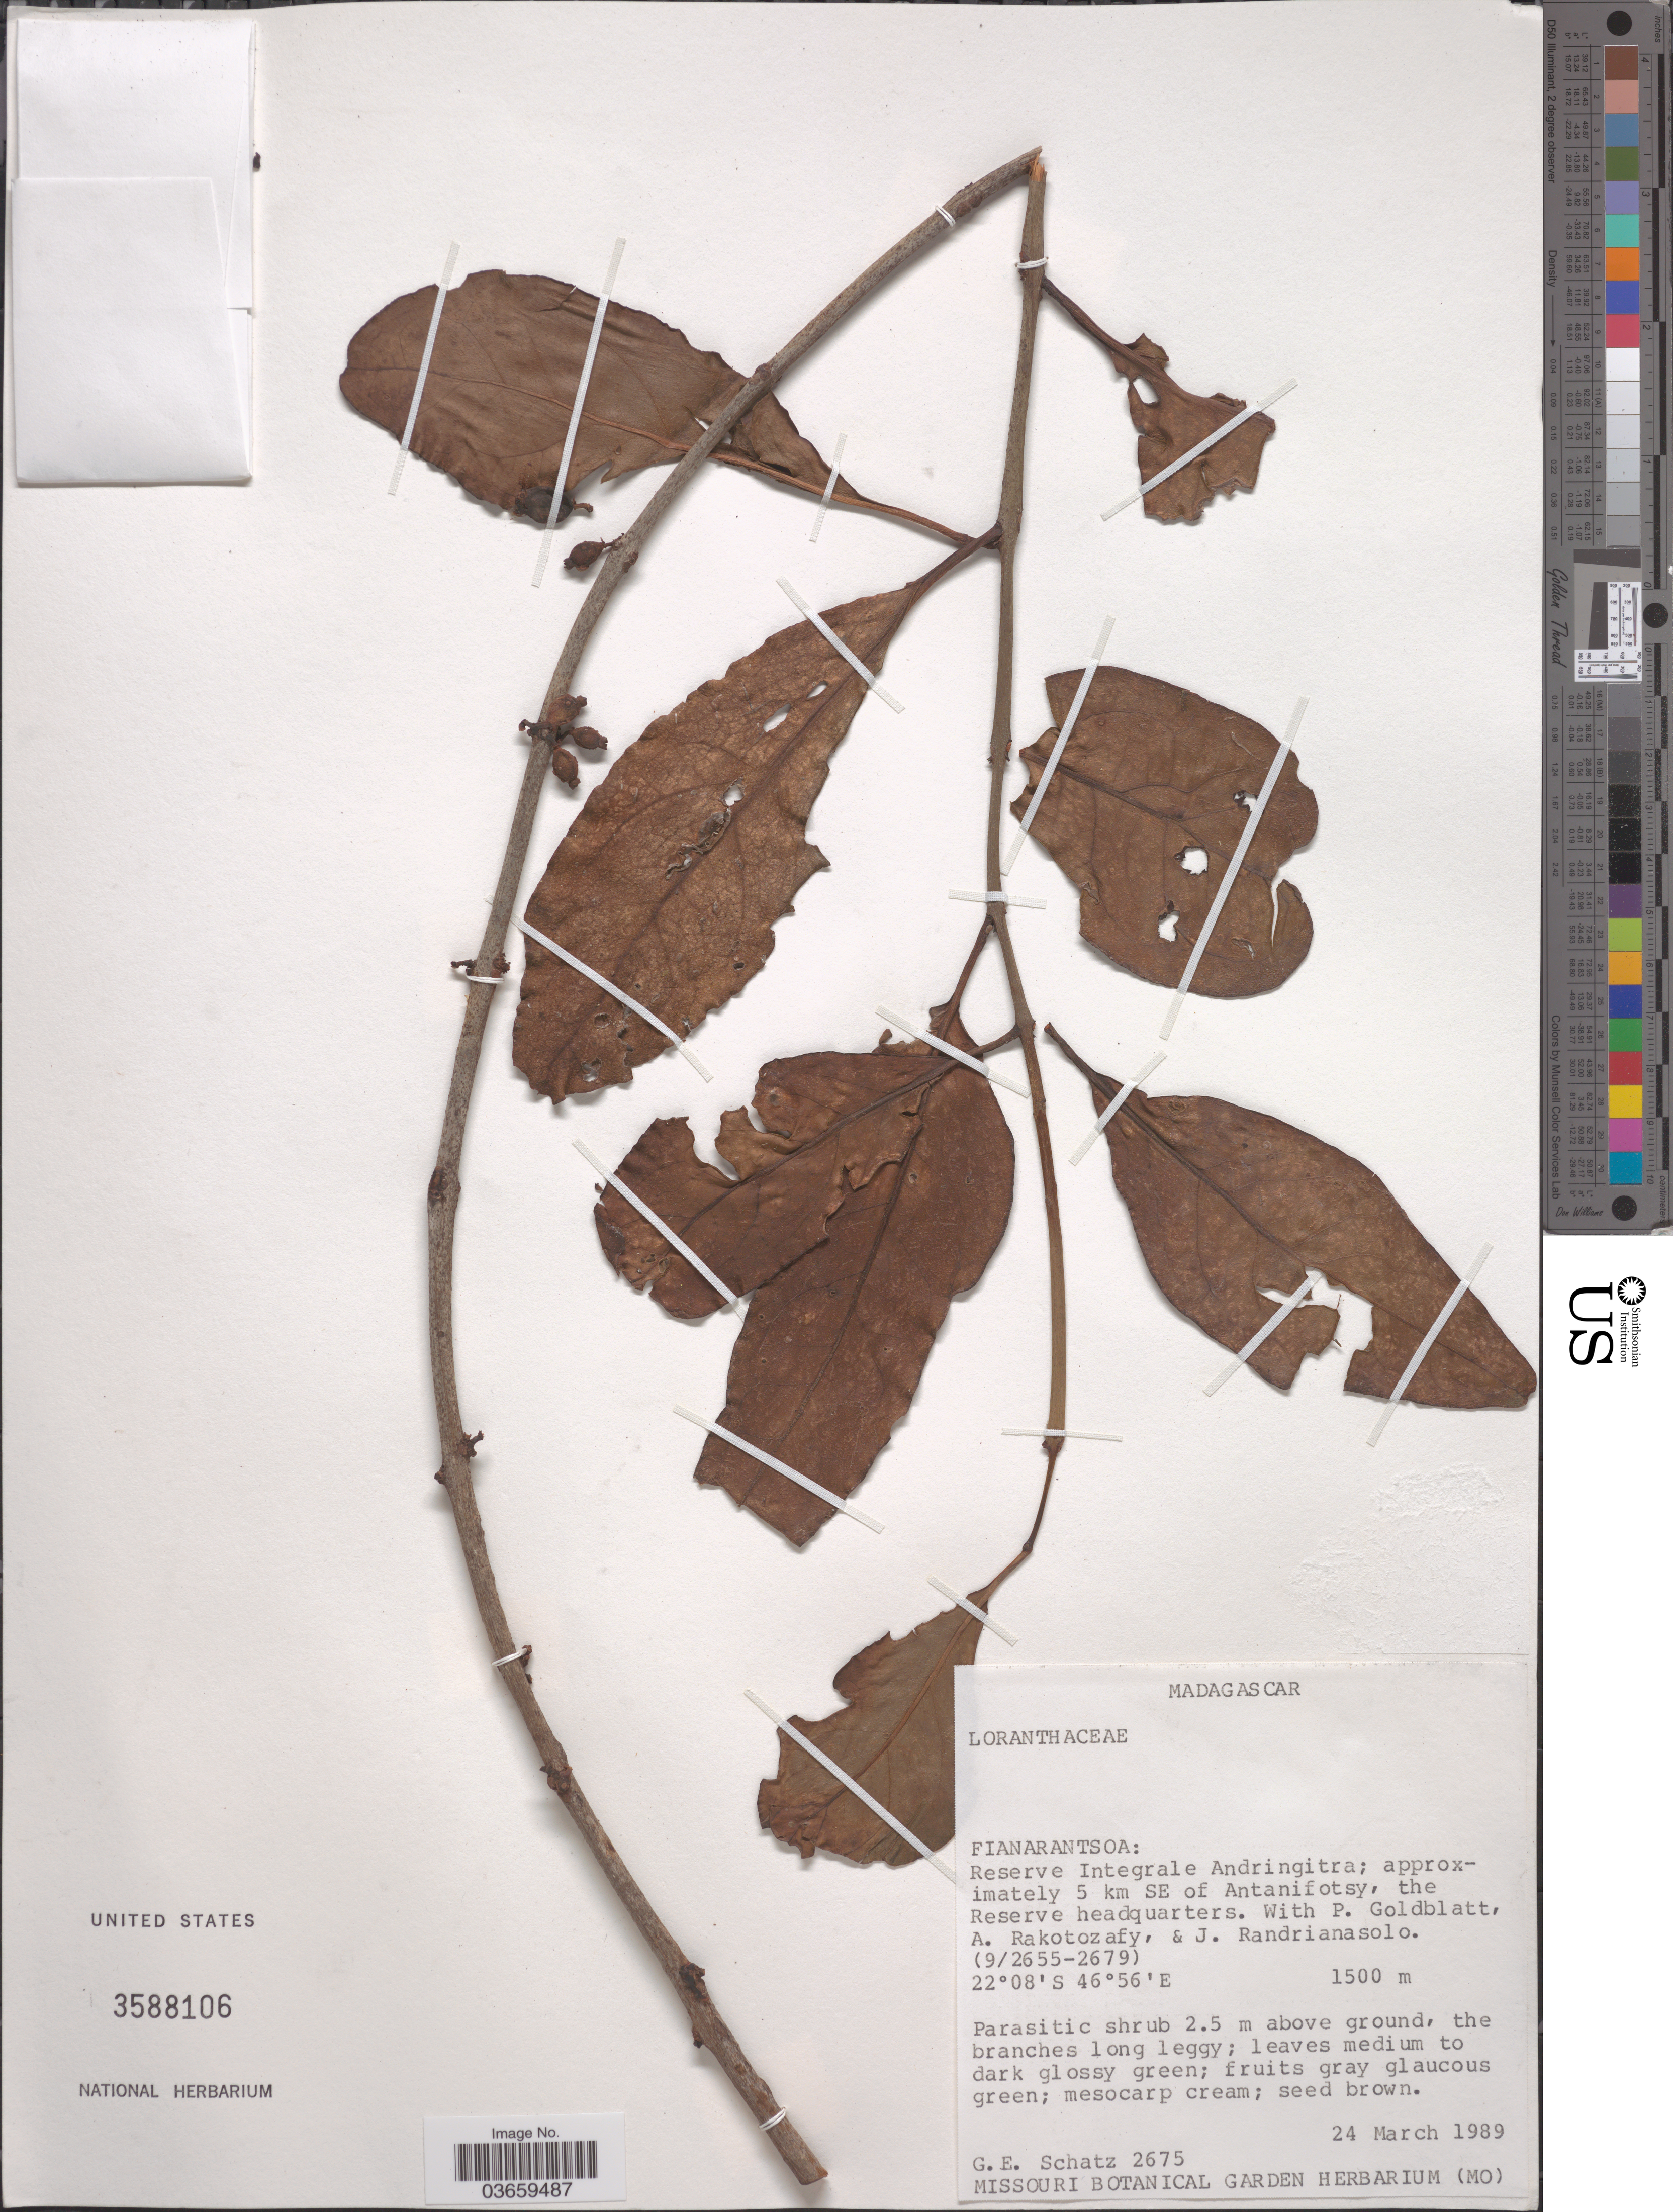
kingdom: Plantae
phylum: Tracheophyta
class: Magnoliopsida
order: Santalales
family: Loranthaceae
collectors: G. Schatz, P. Goldblatt, A. Rakotozafy & J. Randrianasolo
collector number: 2675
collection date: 1989-03-24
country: Madagascar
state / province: Haute Matsiatra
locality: Reserve Integrale Andringitra; approximately 5 km SE of Antanifotsy, the Reserve headquarters.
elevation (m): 1500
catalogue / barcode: US 3588106